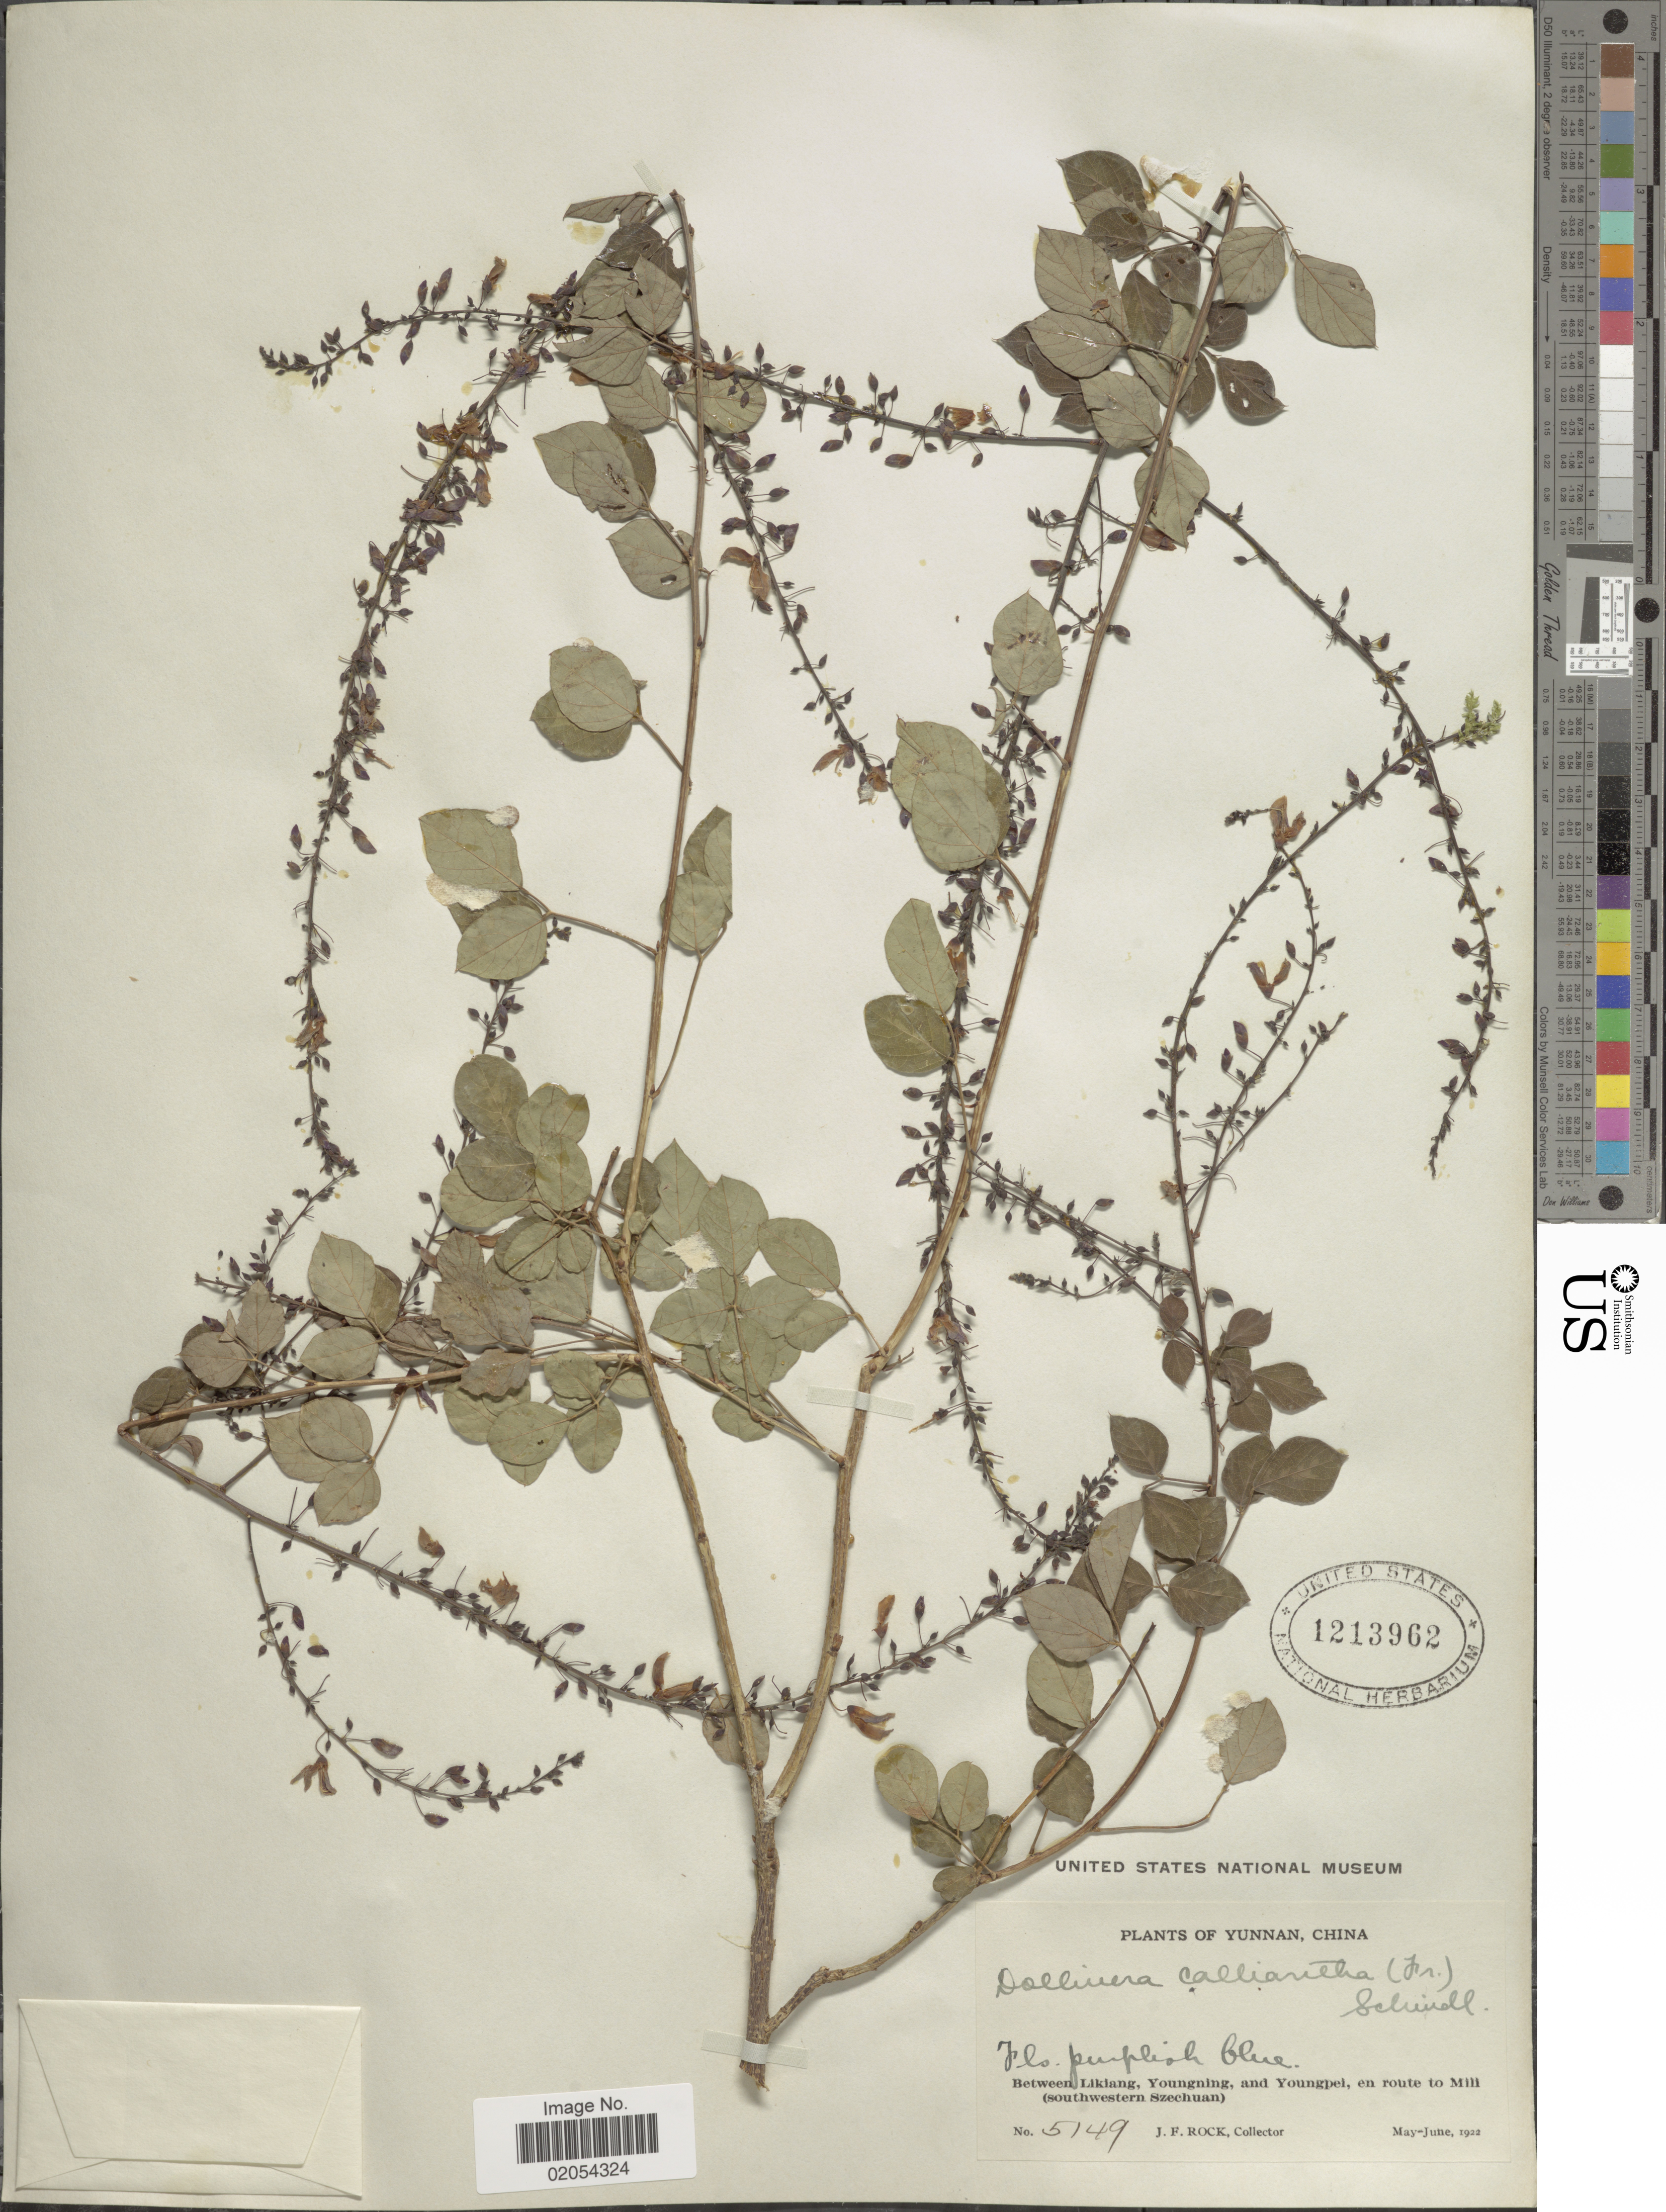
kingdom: Plantae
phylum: Tracheophyta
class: Magnoliopsida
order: Fabales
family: Fabaceae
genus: Sunhangia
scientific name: Sunhangia calliantha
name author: (Franch.) H. Ohashi & K. Ohashi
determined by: Strong, Mark T., (BOT), Smithsonian Institution - National Museum of Natural History (UNITED STATES)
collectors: J. Rock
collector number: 5149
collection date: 1922-05/1922-06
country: China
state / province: Yunnan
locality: Yunnan, China, Between Likiang, Youngning, and Youngpel, en route to Mill (southwestern Szechuan).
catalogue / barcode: US 1213962